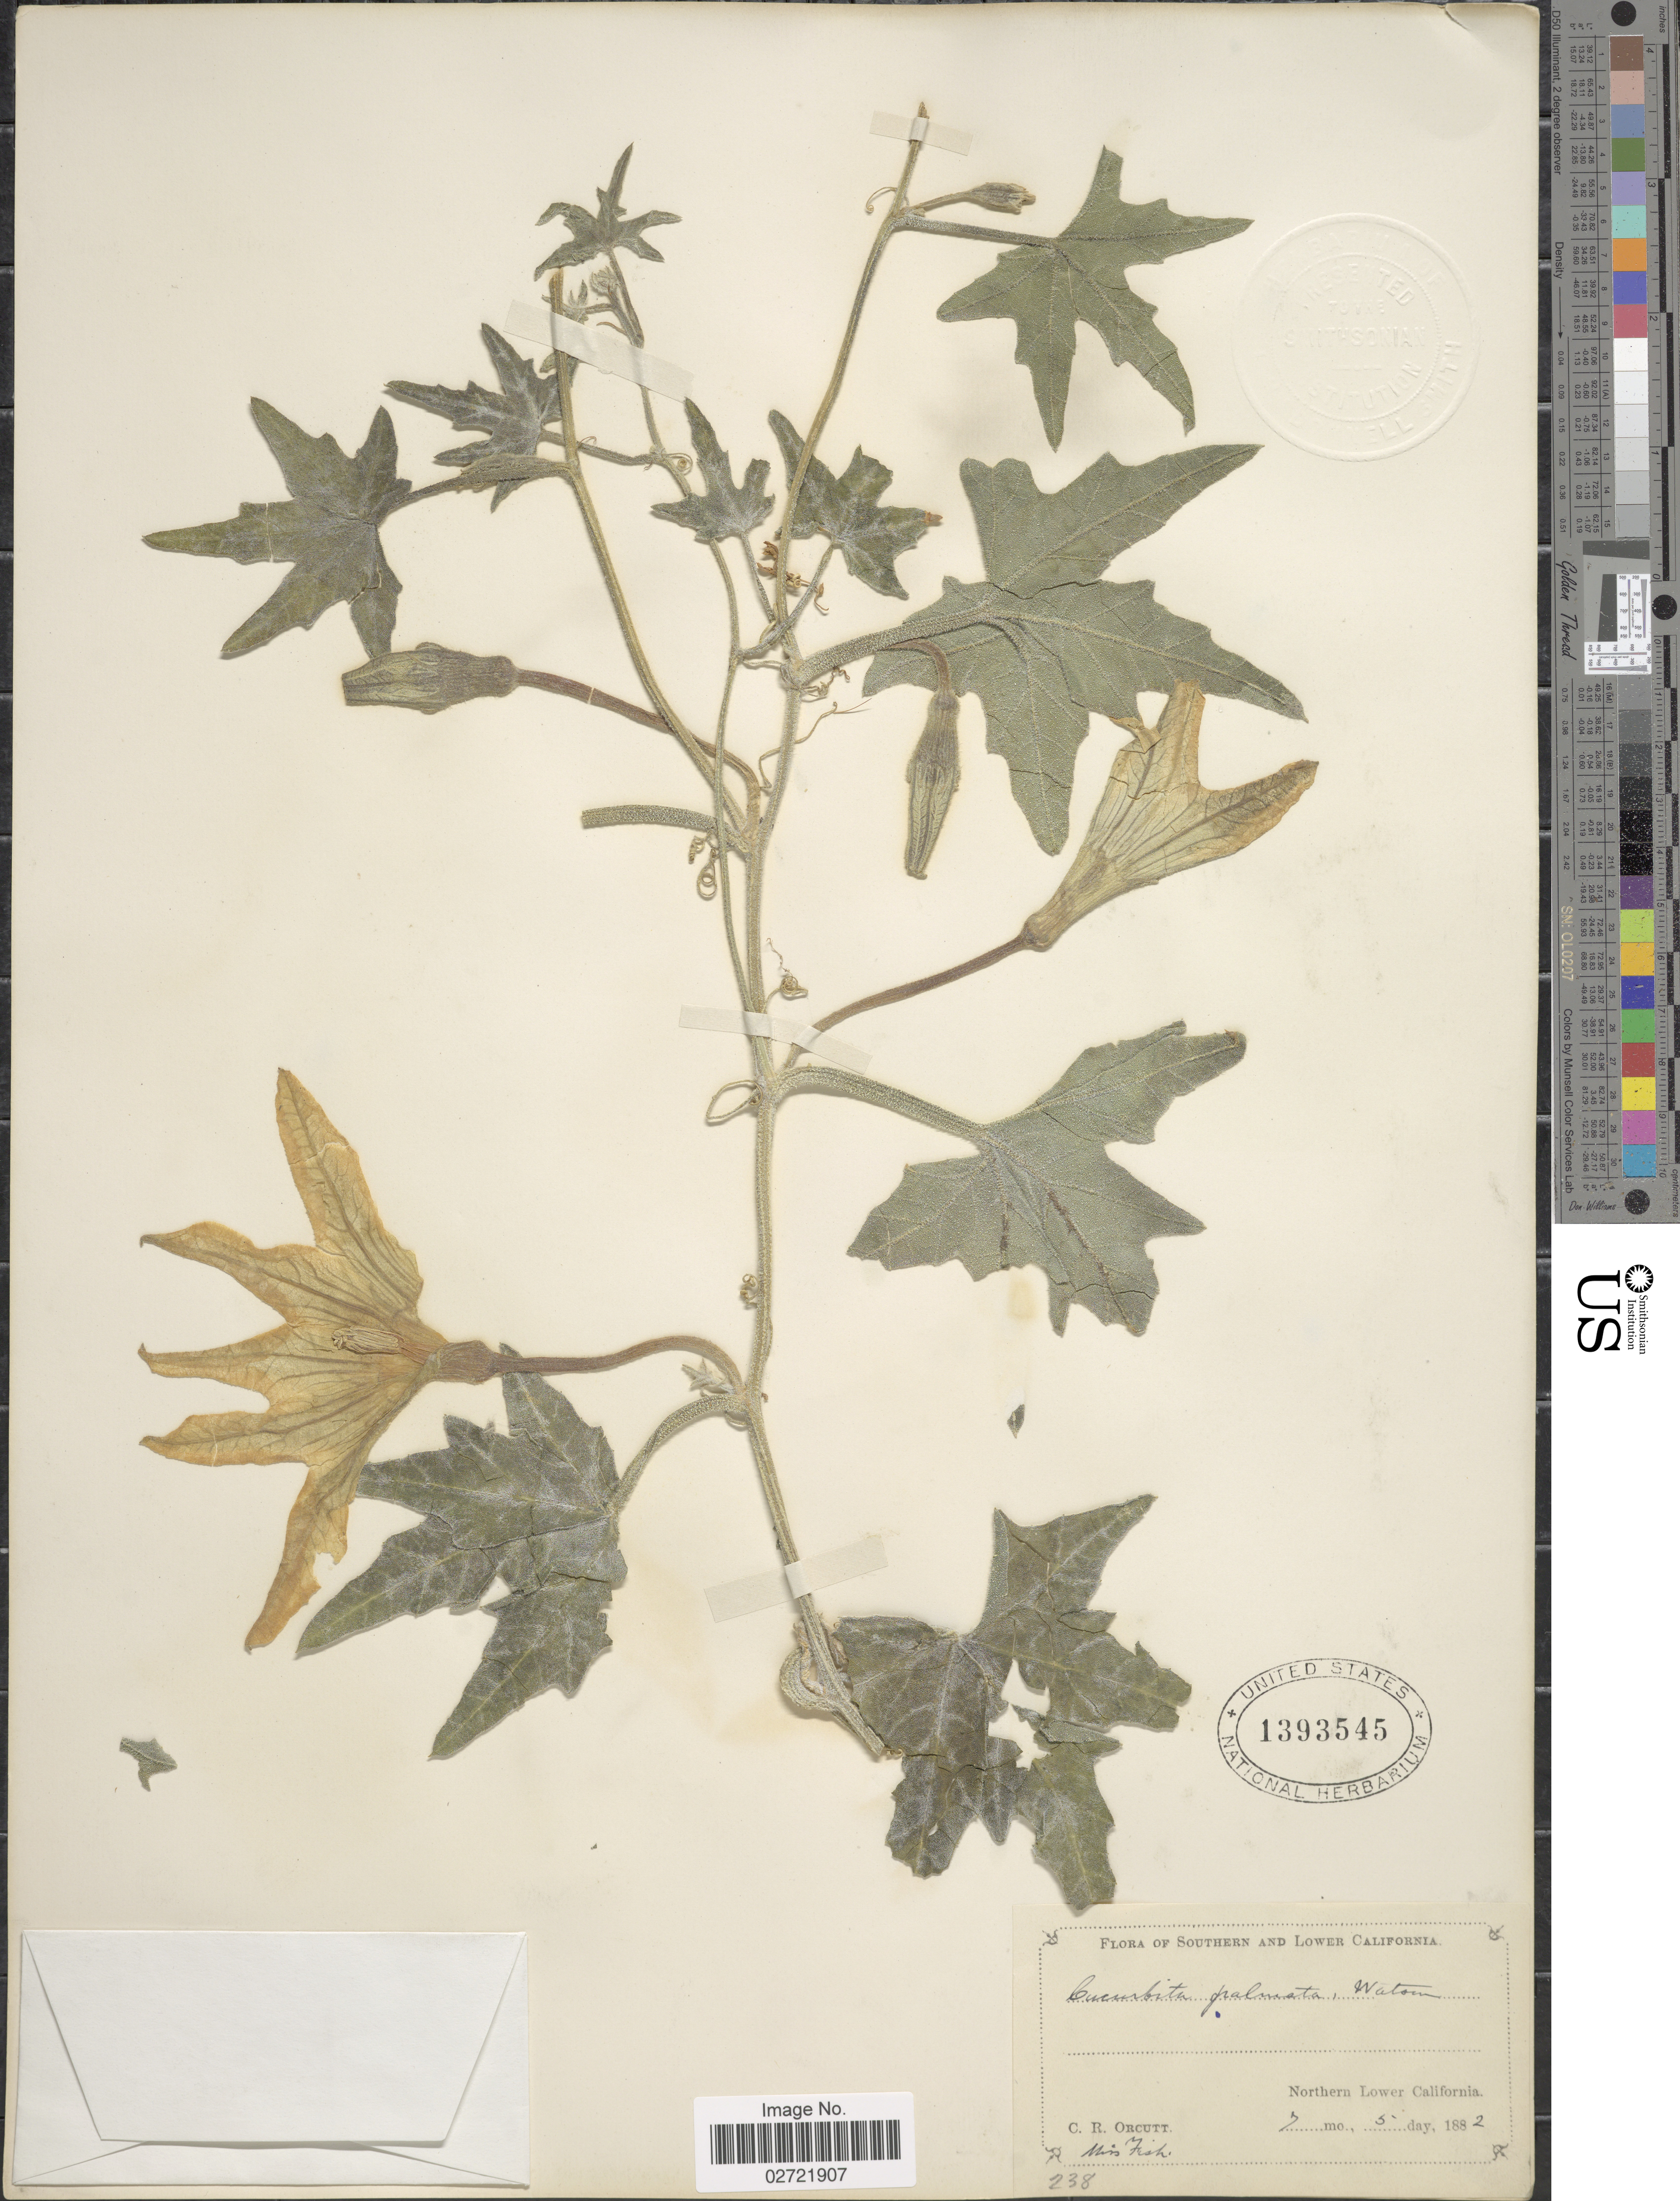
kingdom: Plantae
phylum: Tracheophyta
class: Magnoliopsida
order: Cucurbitales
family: Cucurbitaceae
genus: Cucurbita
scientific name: Cucurbita palmata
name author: S. Watson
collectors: C. R. Orcutt & Miss Fish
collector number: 238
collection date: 1882-07-05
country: Mexico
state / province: Baja California Norte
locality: Southern and Lower California, Northern Lower California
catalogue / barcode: US 1393545